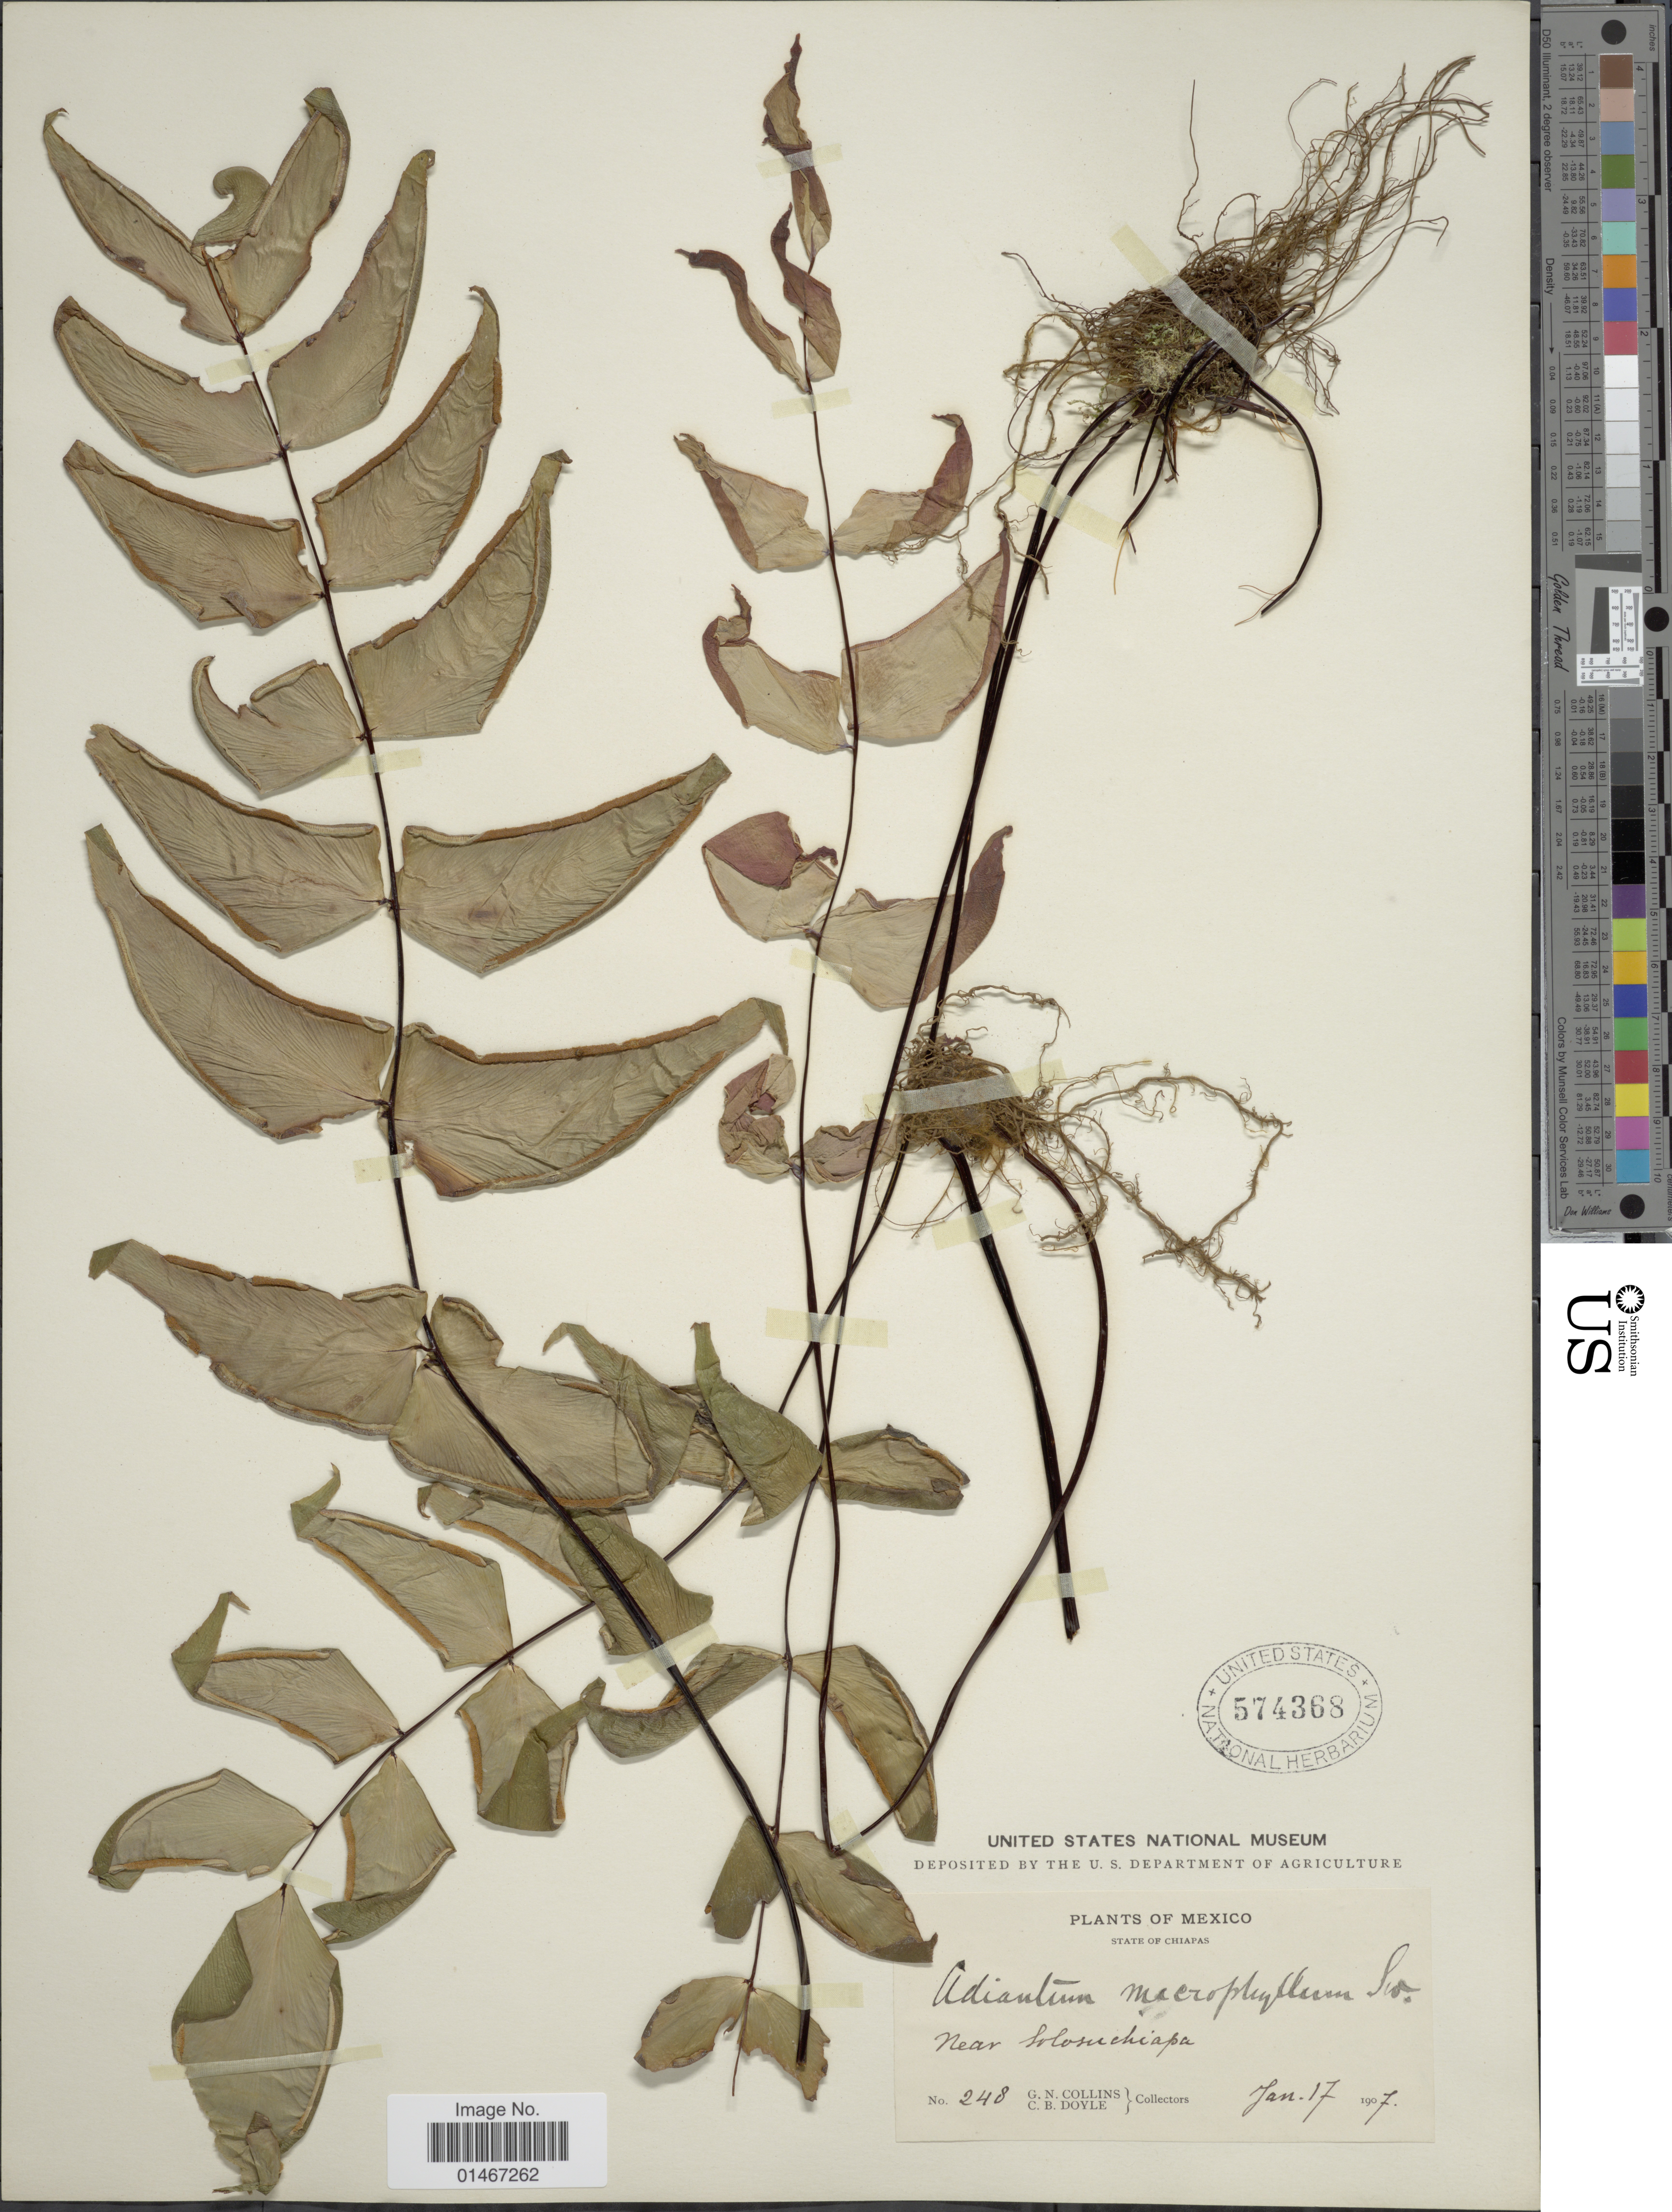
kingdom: Plantae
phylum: Tracheophyta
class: Polypodiopsida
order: Polypodiales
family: Pteridaceae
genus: Adiantum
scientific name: Adiantum macrophyllum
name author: Sw.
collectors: G. Collins & C. Doyle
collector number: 248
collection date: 1907-01-17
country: Mexico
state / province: Chiapas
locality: State of Chiapas. Near Solosuchiapa.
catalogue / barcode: US 574368